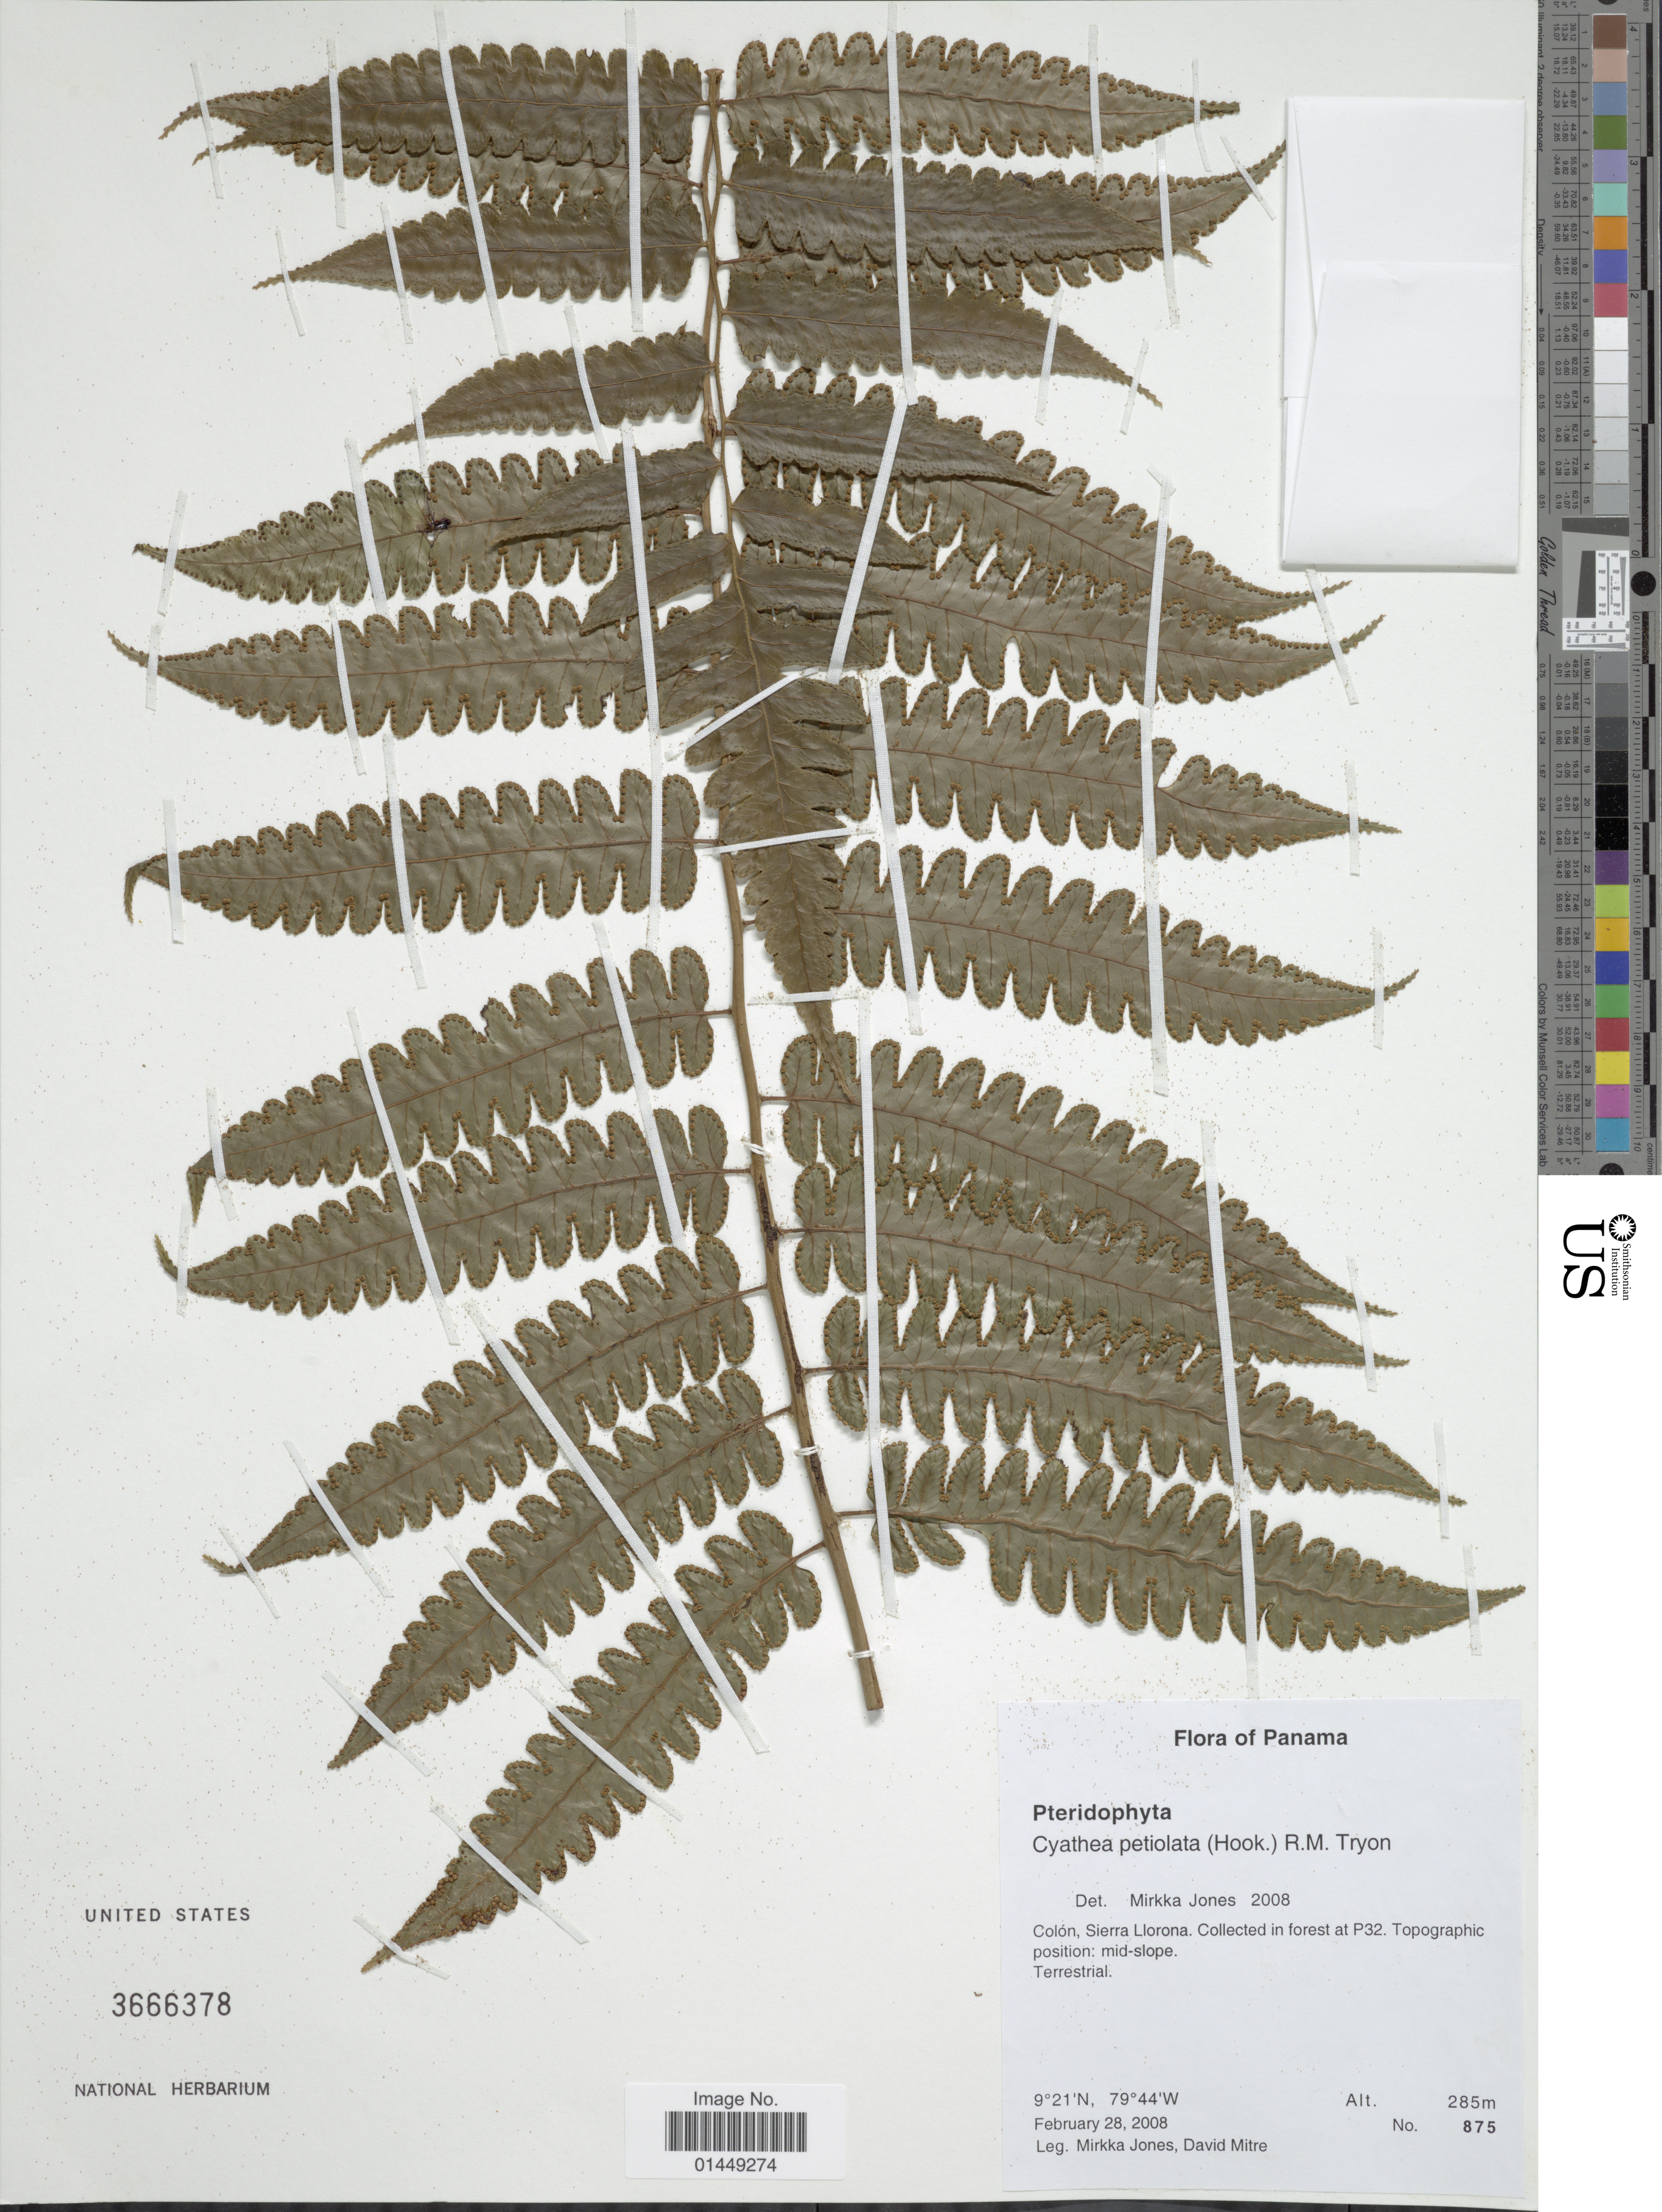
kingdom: Plantae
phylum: Tracheophyta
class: Polypodiopsida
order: Cyatheales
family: Cyatheaceae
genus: Cyathea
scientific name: Cyathea petiolata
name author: (Hook.) R.M. Tryon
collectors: M. Jones & D. Mitre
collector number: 875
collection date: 2008-02-28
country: Panama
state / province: Colón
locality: Colón, Sierra Llorona. Collected in forest at P32. Topographic position: mid-slope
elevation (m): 285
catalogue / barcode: US 3666378